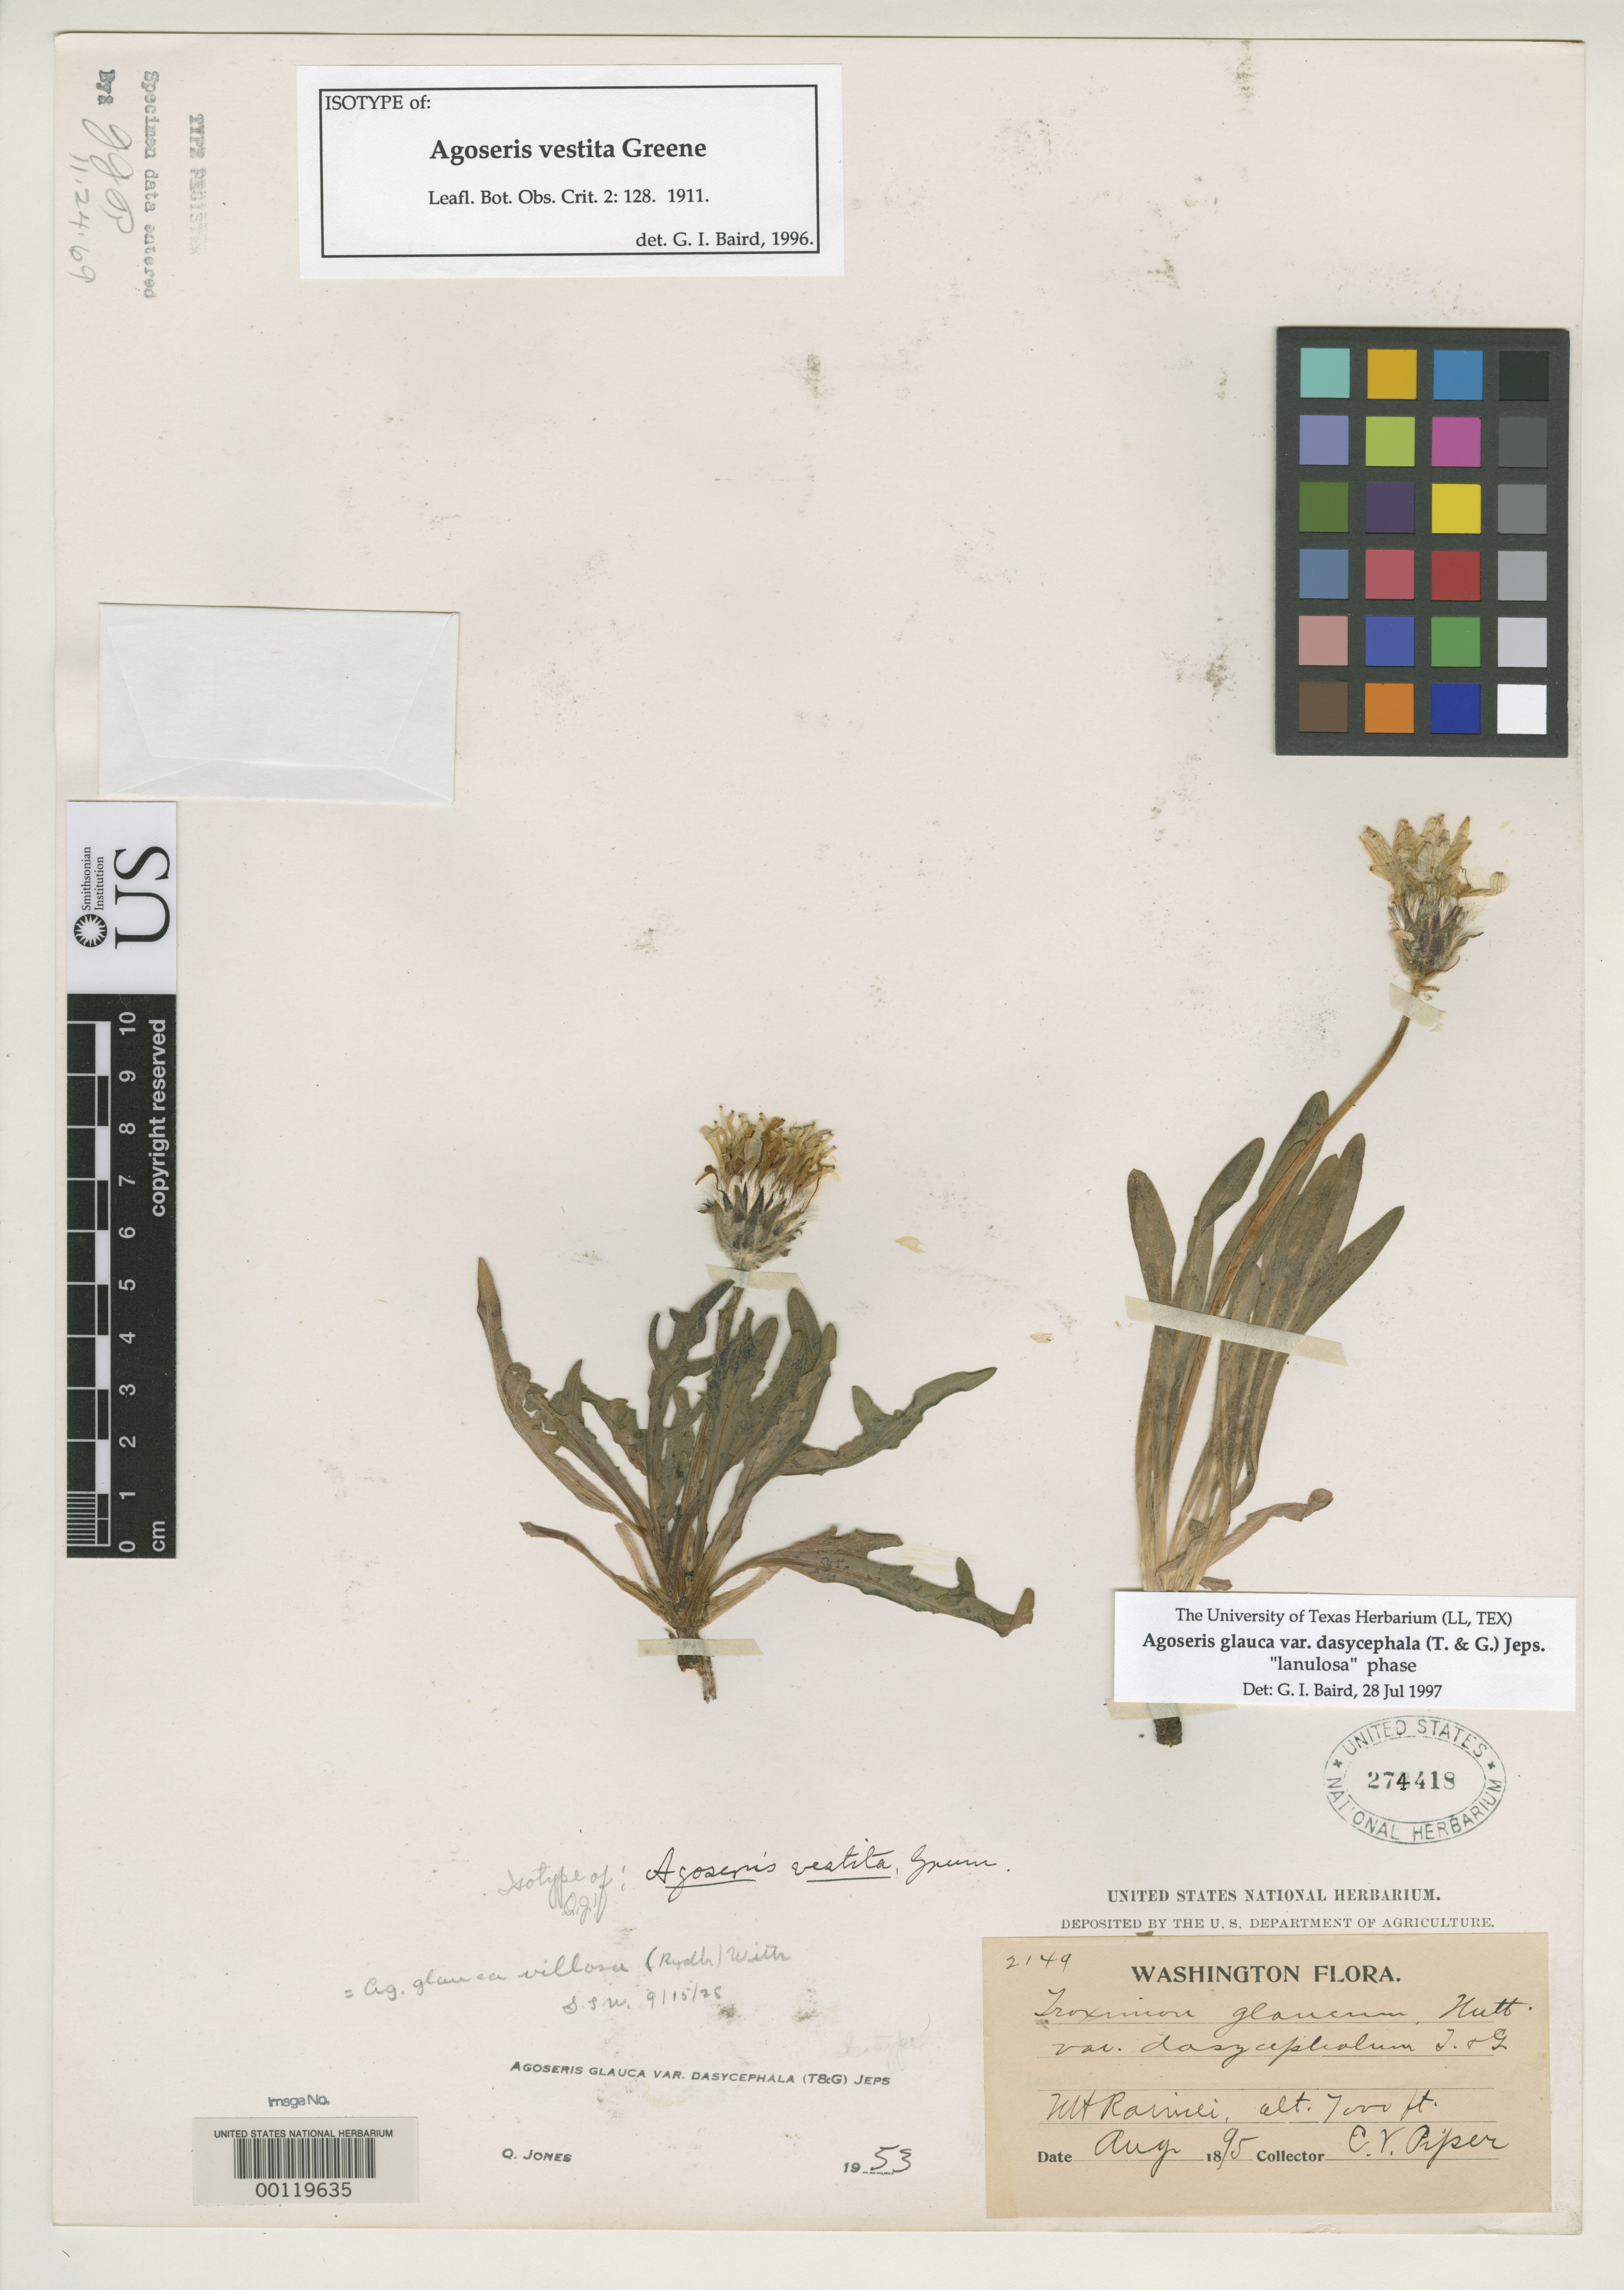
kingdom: Plantae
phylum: Tracheophyta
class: Magnoliopsida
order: Asterales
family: Asteraceae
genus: Agoseris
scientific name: Agoseris vestita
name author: Greene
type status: Isotype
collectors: C. V. Piper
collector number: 2149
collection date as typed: Aug 1895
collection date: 1895-08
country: United States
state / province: Washington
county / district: Pierce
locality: Mount Rainier; alt. 7000 ft.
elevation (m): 2438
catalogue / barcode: US 274418